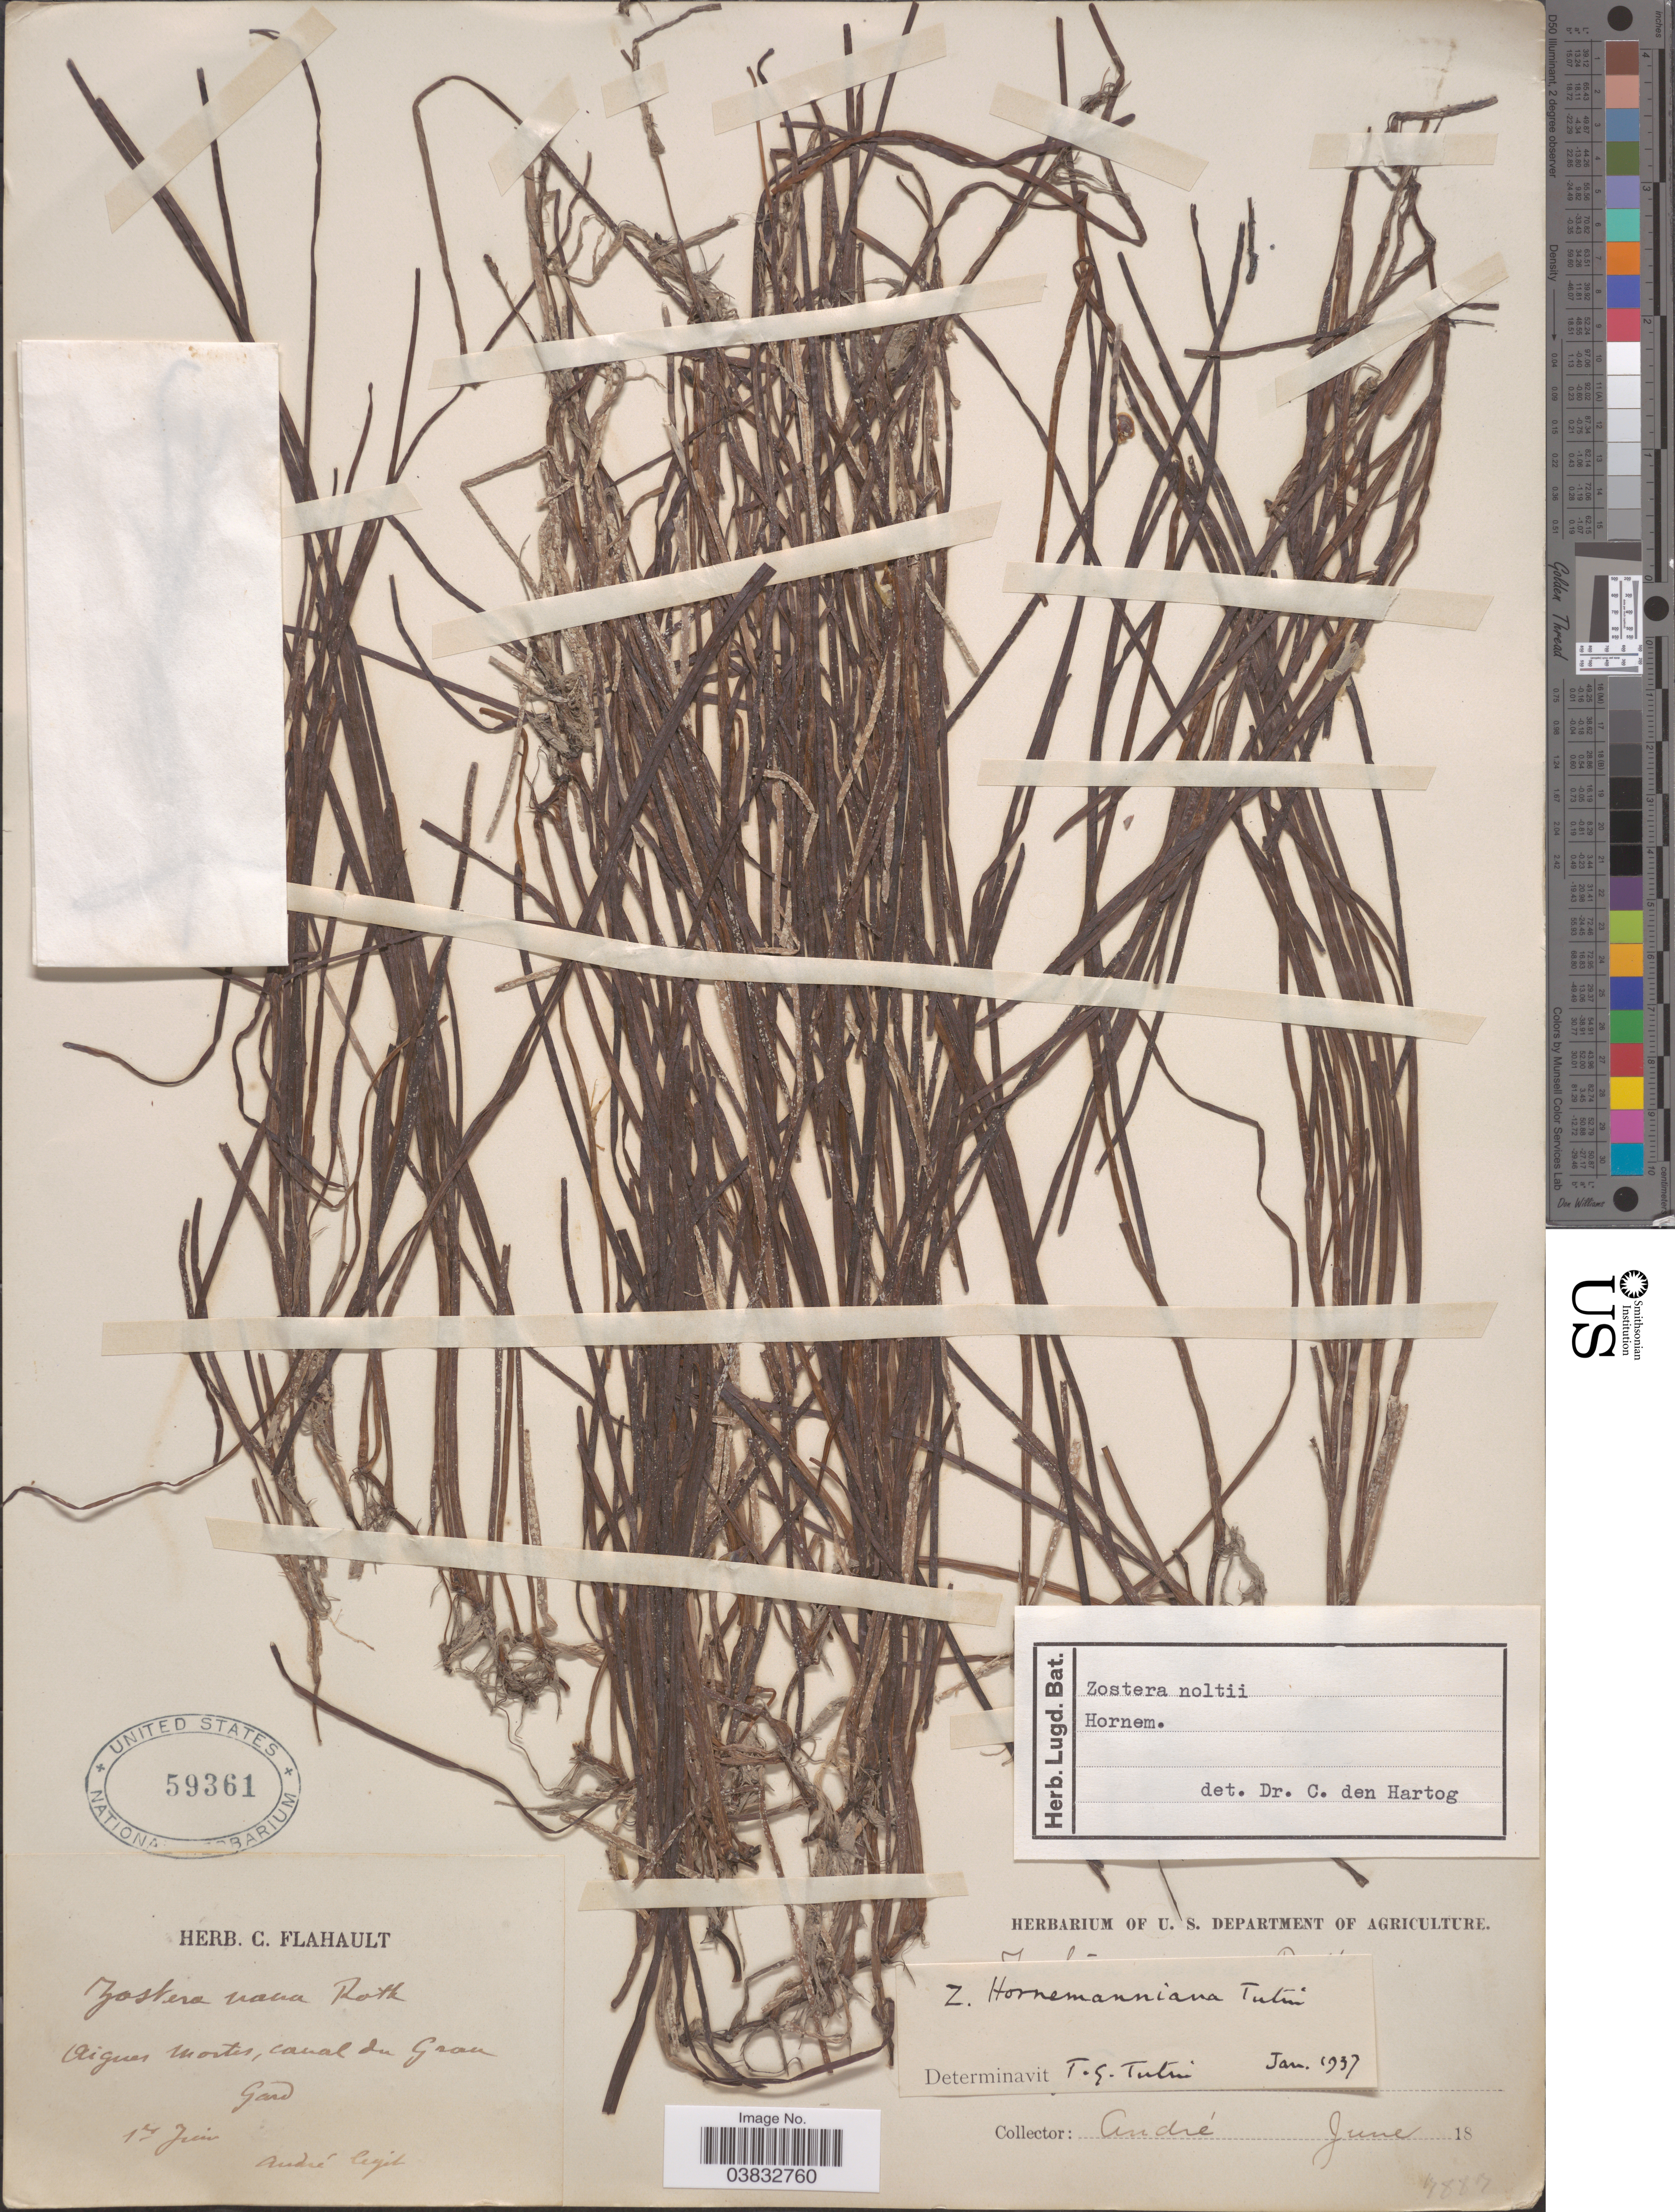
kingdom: Plantae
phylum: Tracheophyta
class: Liliopsida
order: Alismatales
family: Zosteraceae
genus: Zostera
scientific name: Zostera noltii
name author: Hornem.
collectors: André, --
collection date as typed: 17 juin 18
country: France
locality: Aigues mortes, canal du Gran Gard.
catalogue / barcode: US 59361